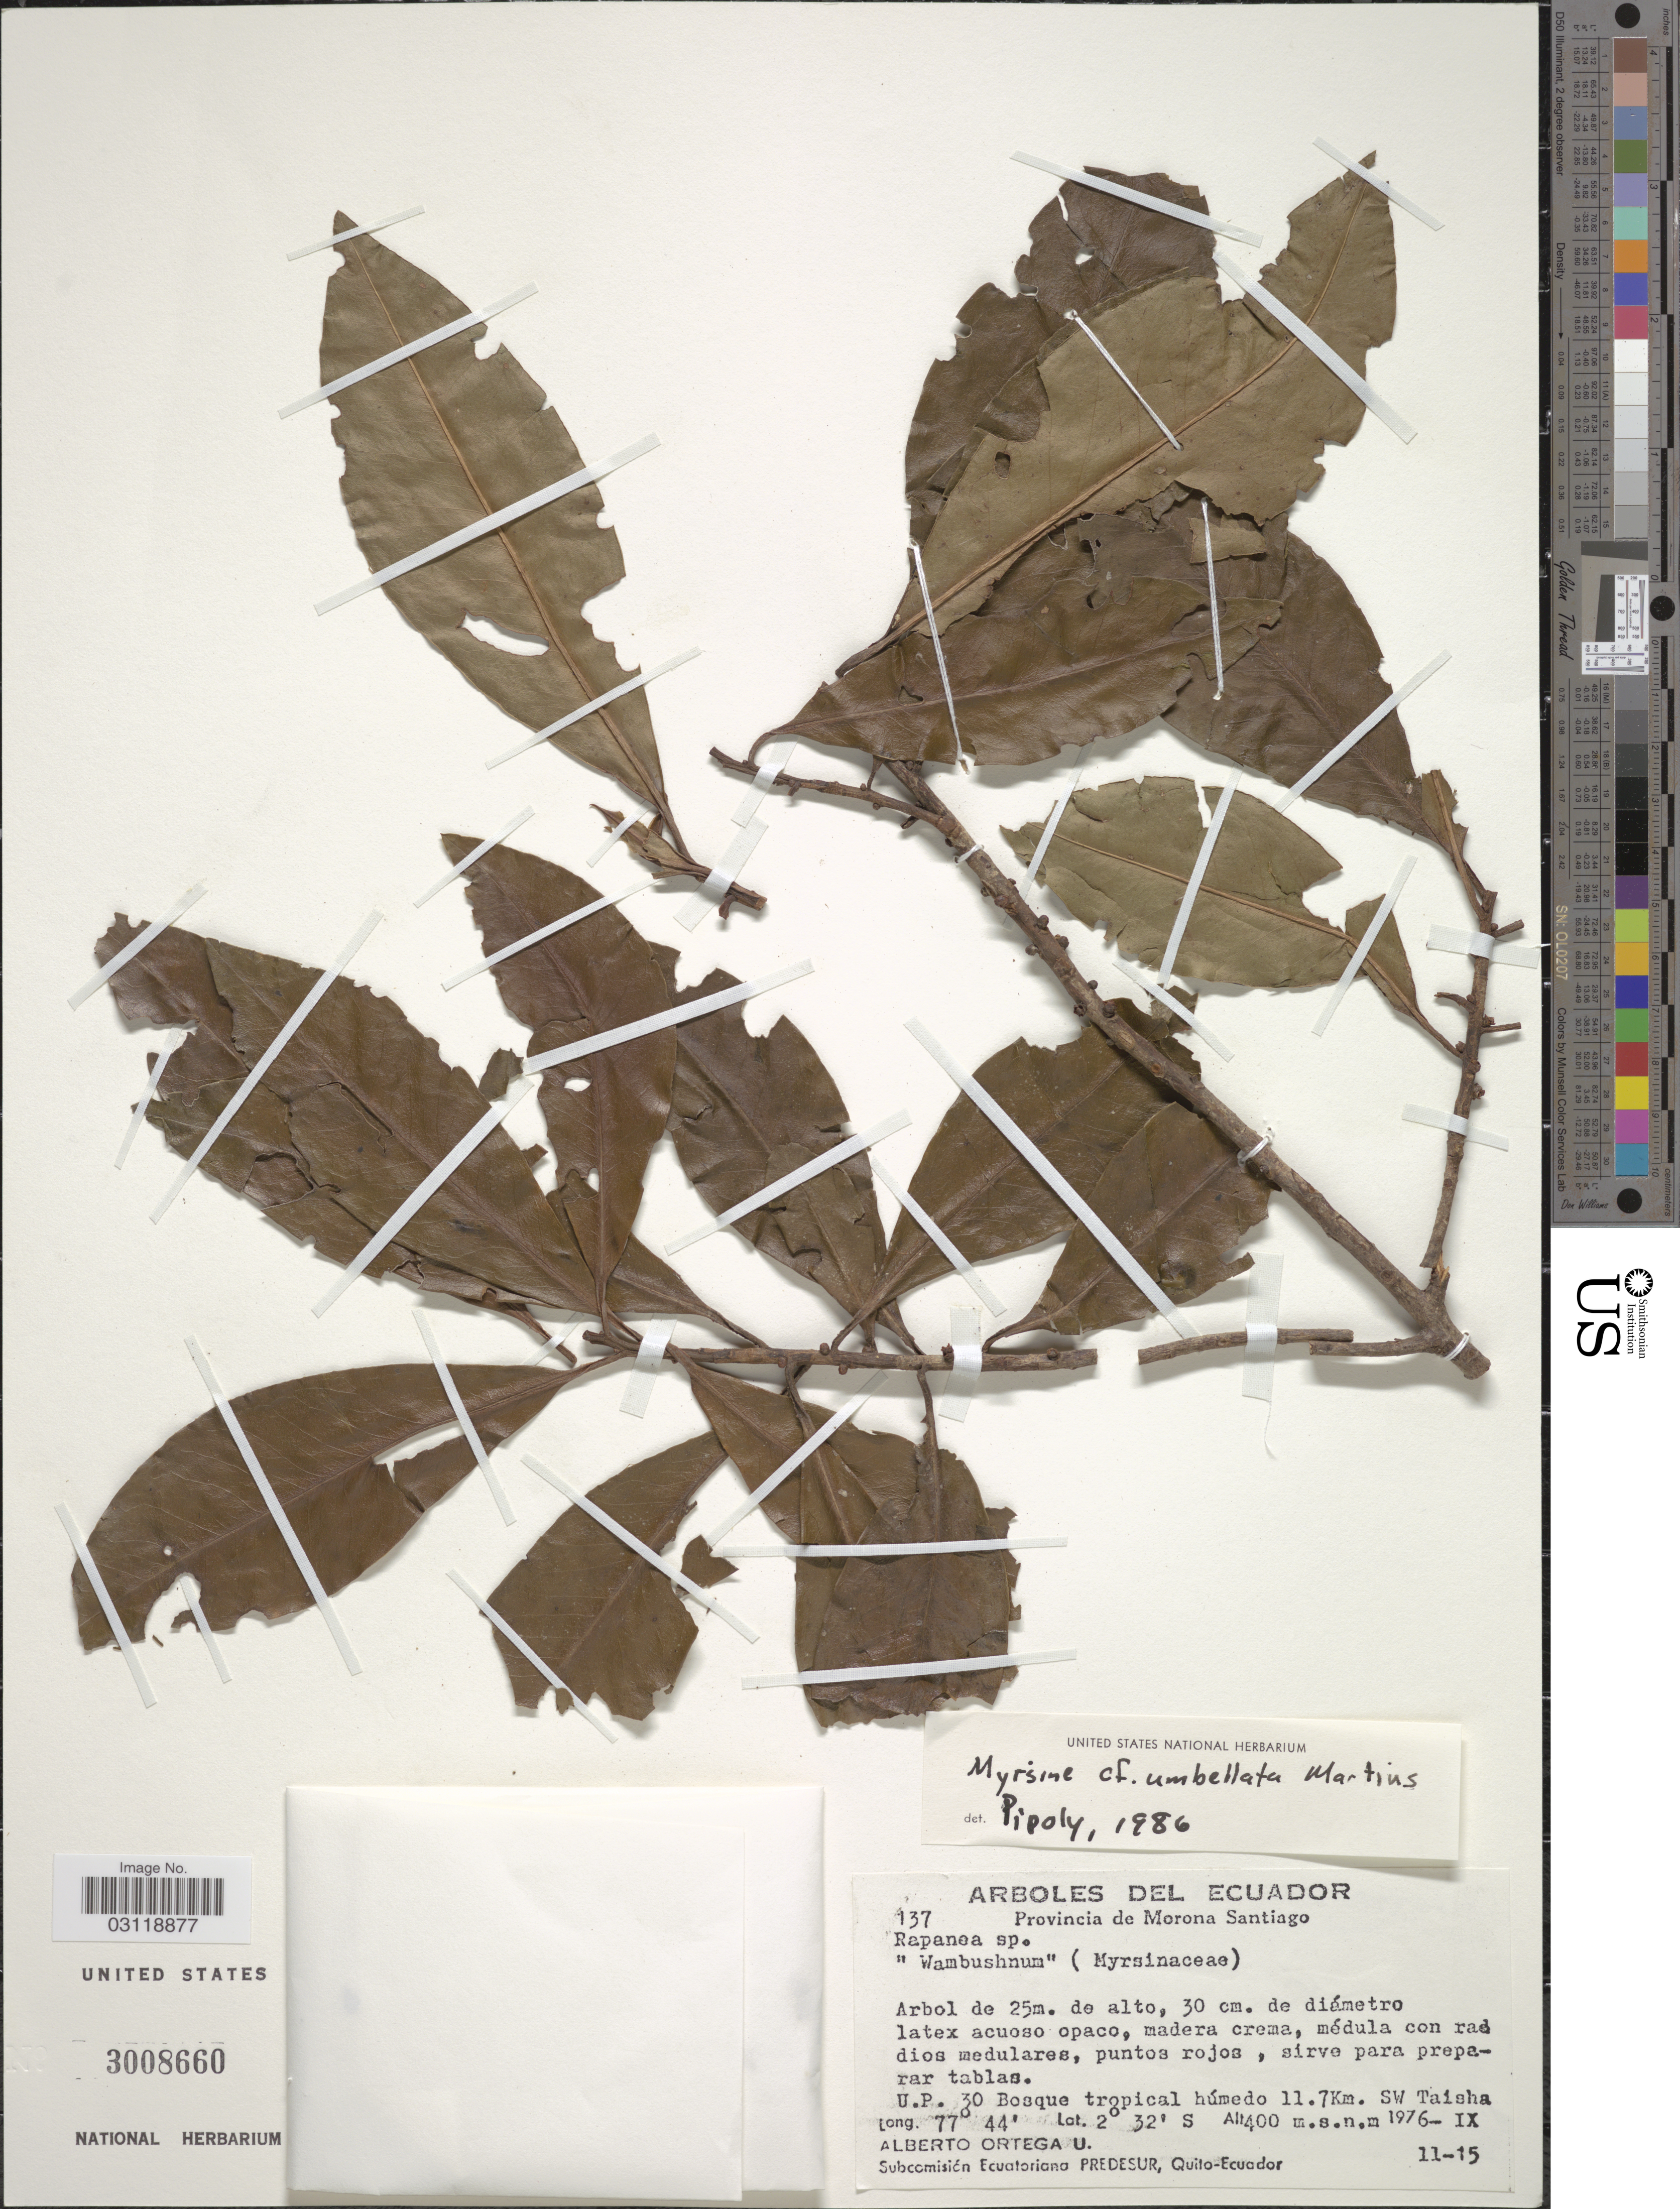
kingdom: Plantae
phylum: Tracheophyta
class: Magnoliopsida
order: Ericales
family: Primulaceae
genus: Rapanea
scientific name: Rapanea sp.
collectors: A. T. Ortega U.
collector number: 137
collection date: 1976-09-11/1976-09-15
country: Ecuador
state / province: Morona-Santiago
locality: U.P. 30 Bosque tropical húmedo 11.7 Km. SW Taisha.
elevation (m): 400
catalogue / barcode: US 3008660